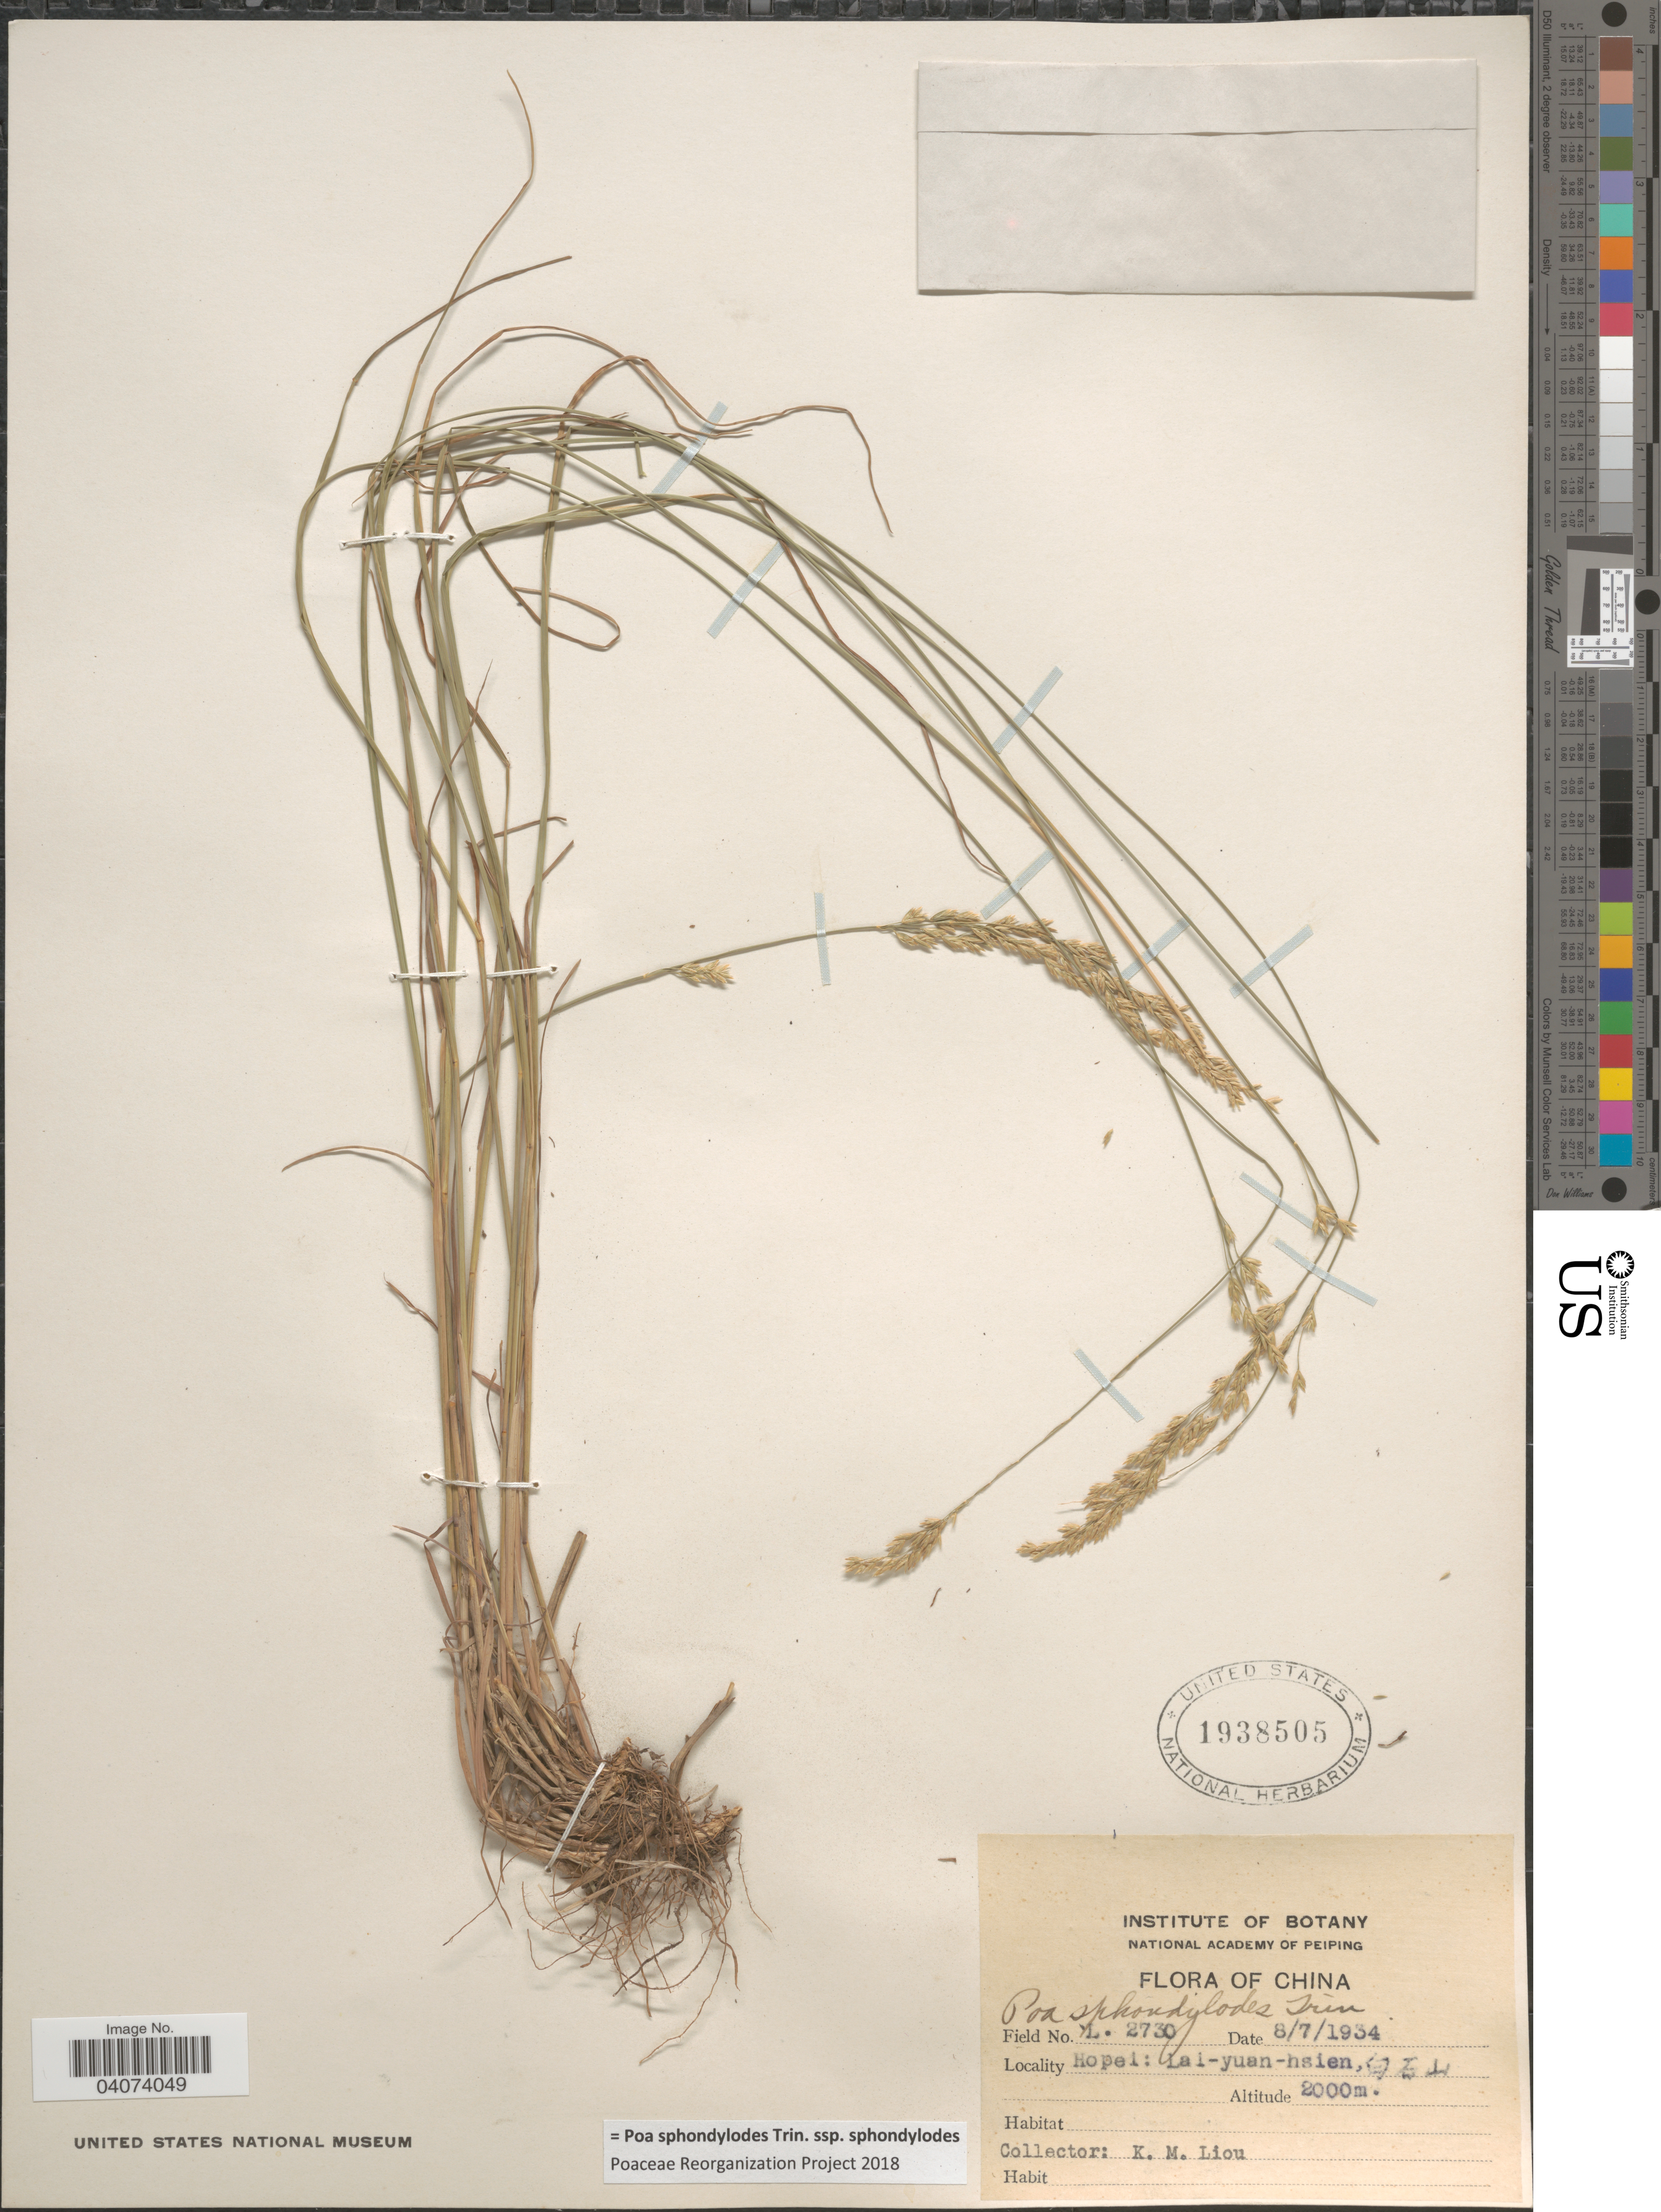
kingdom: Plantae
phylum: Tracheophyta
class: Liliopsida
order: Poales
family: Poaceae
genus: Poa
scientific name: Poa sphondylodes subsp. sphondylodes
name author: Trin.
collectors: K. M. Liou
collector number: L.2730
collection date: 1934-07-08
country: China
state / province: Hebei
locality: Hopei: Lai-yuan-hsien, [Foreign script]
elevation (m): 2000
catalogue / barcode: US 1938505